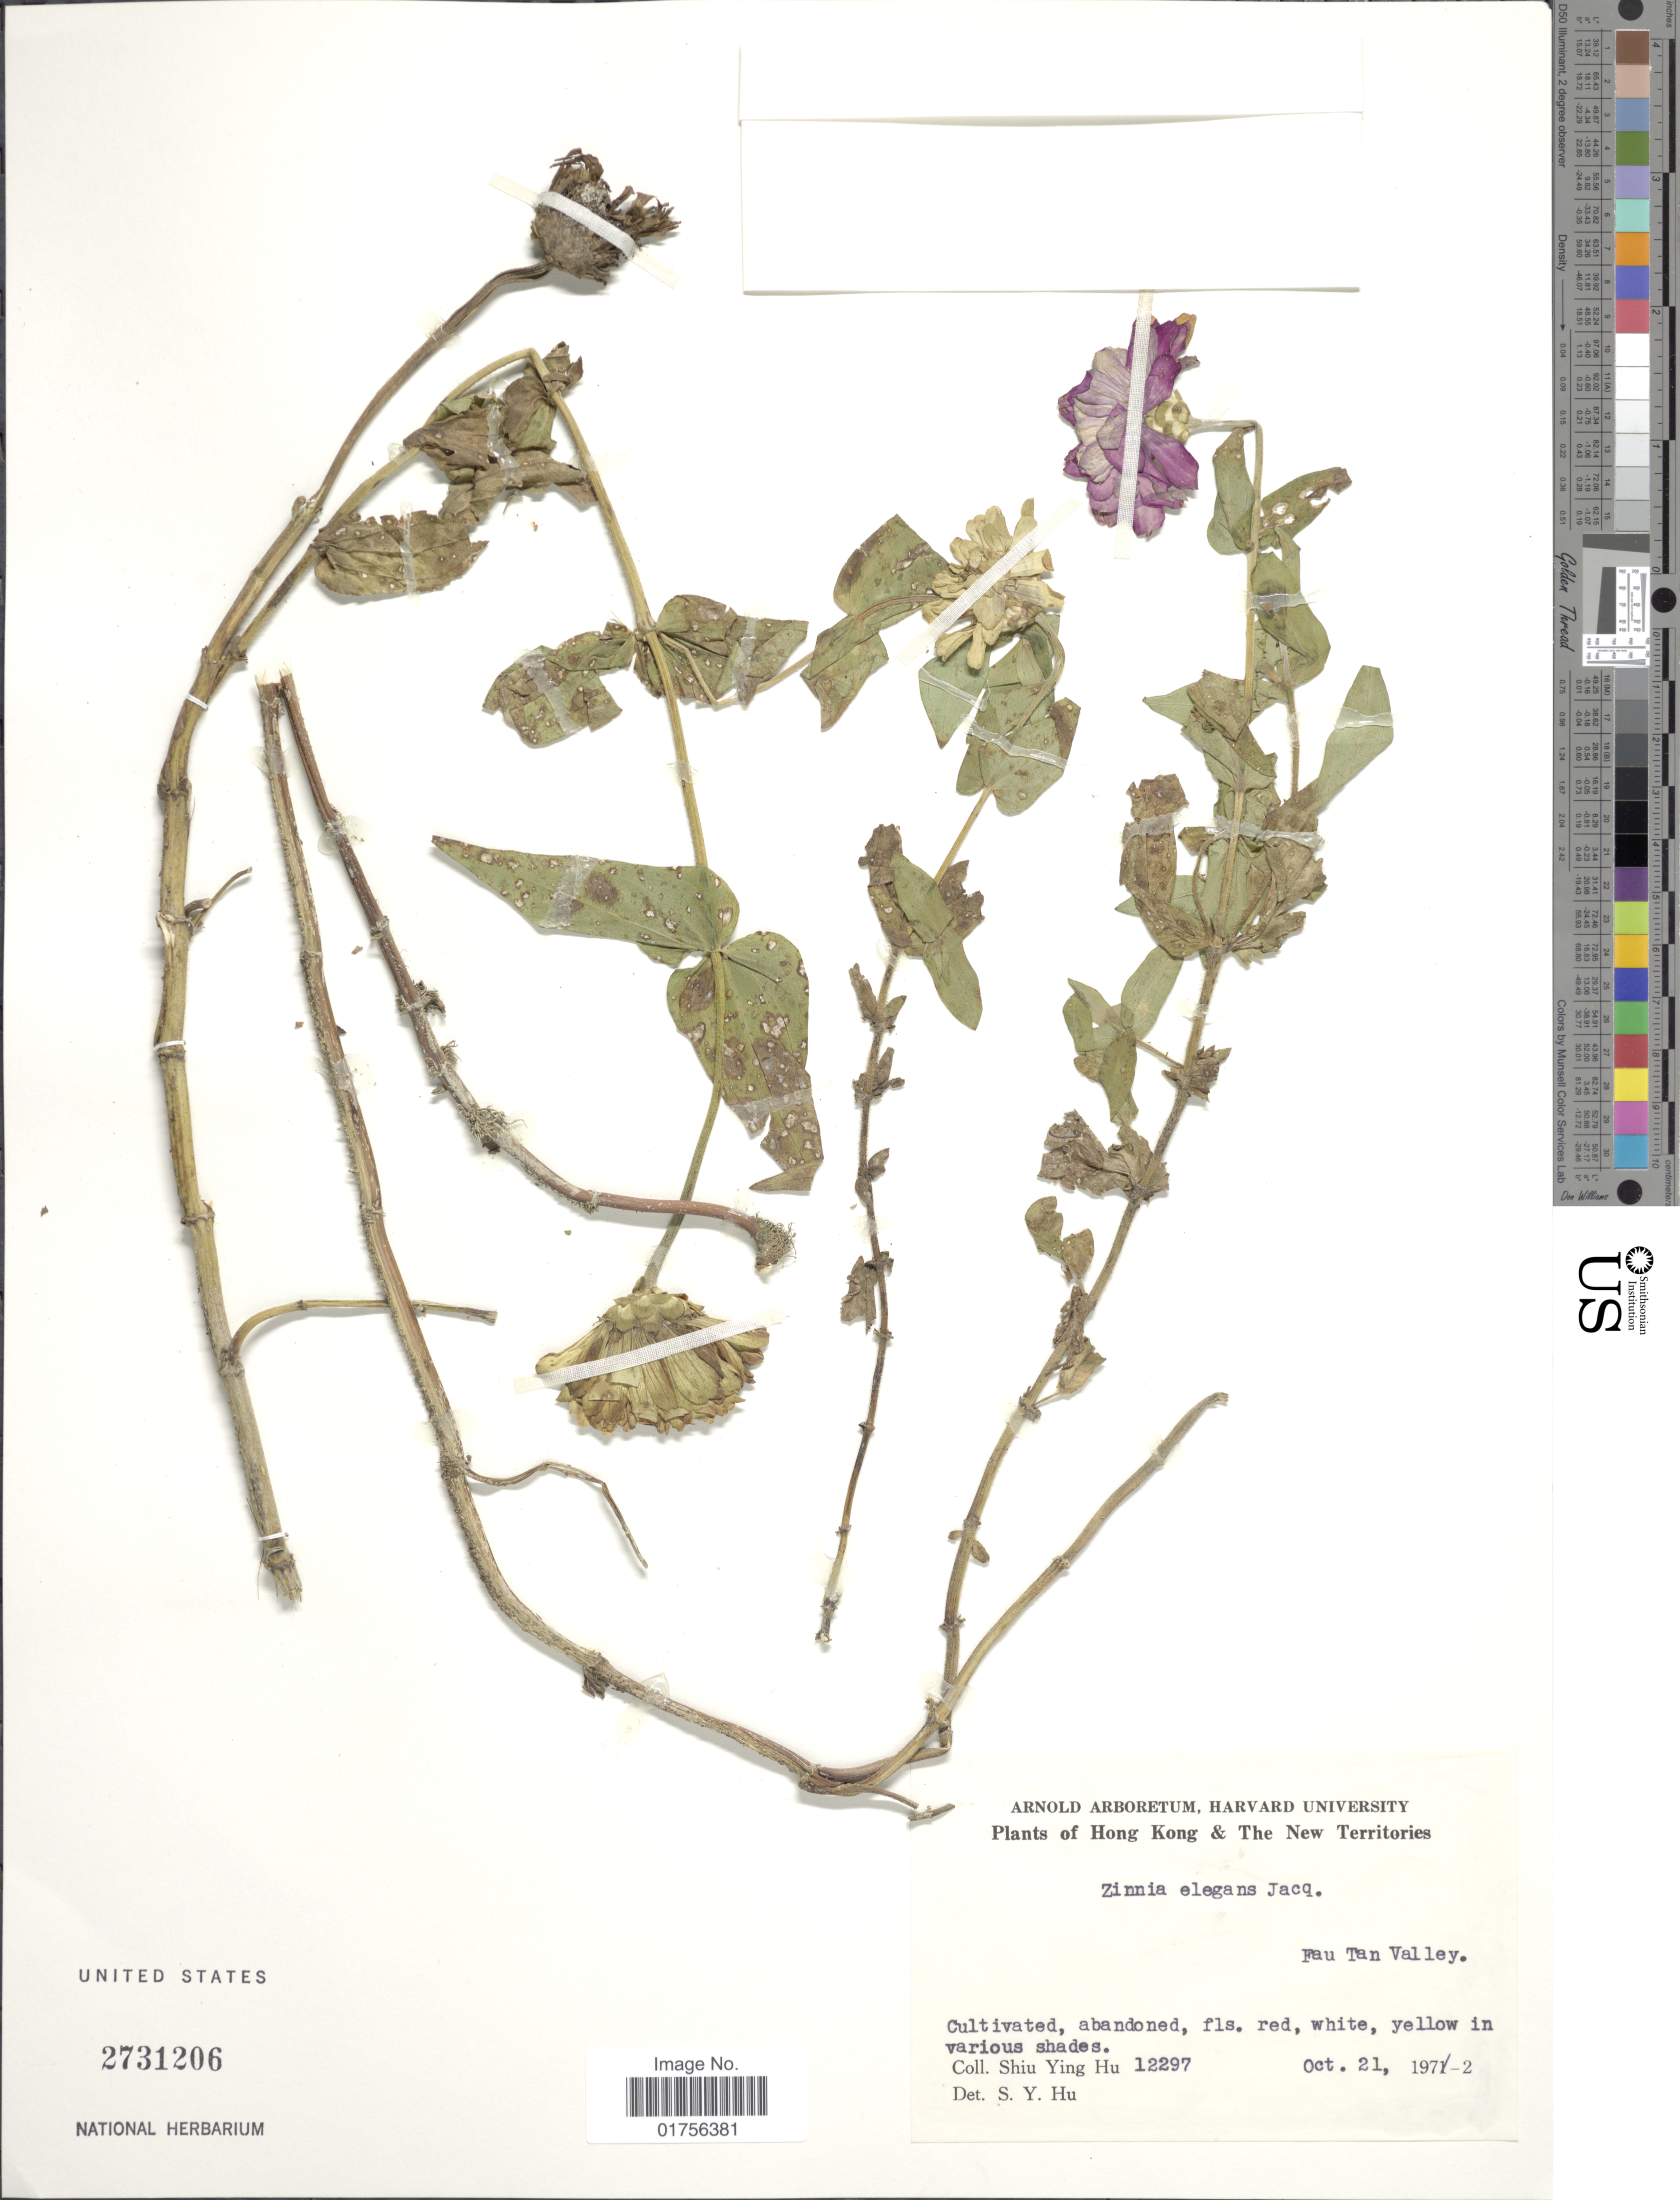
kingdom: Plantae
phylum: Tracheophyta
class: Magnoliopsida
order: Asterales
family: Asteraceae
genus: Zinnia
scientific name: Zinnia elegans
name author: Jacq.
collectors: S. Y. Hu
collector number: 12297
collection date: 1972-10-21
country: China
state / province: Hong Kong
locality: Hong Kong & The New Territories, Fau Tan Valley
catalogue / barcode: US 2731206